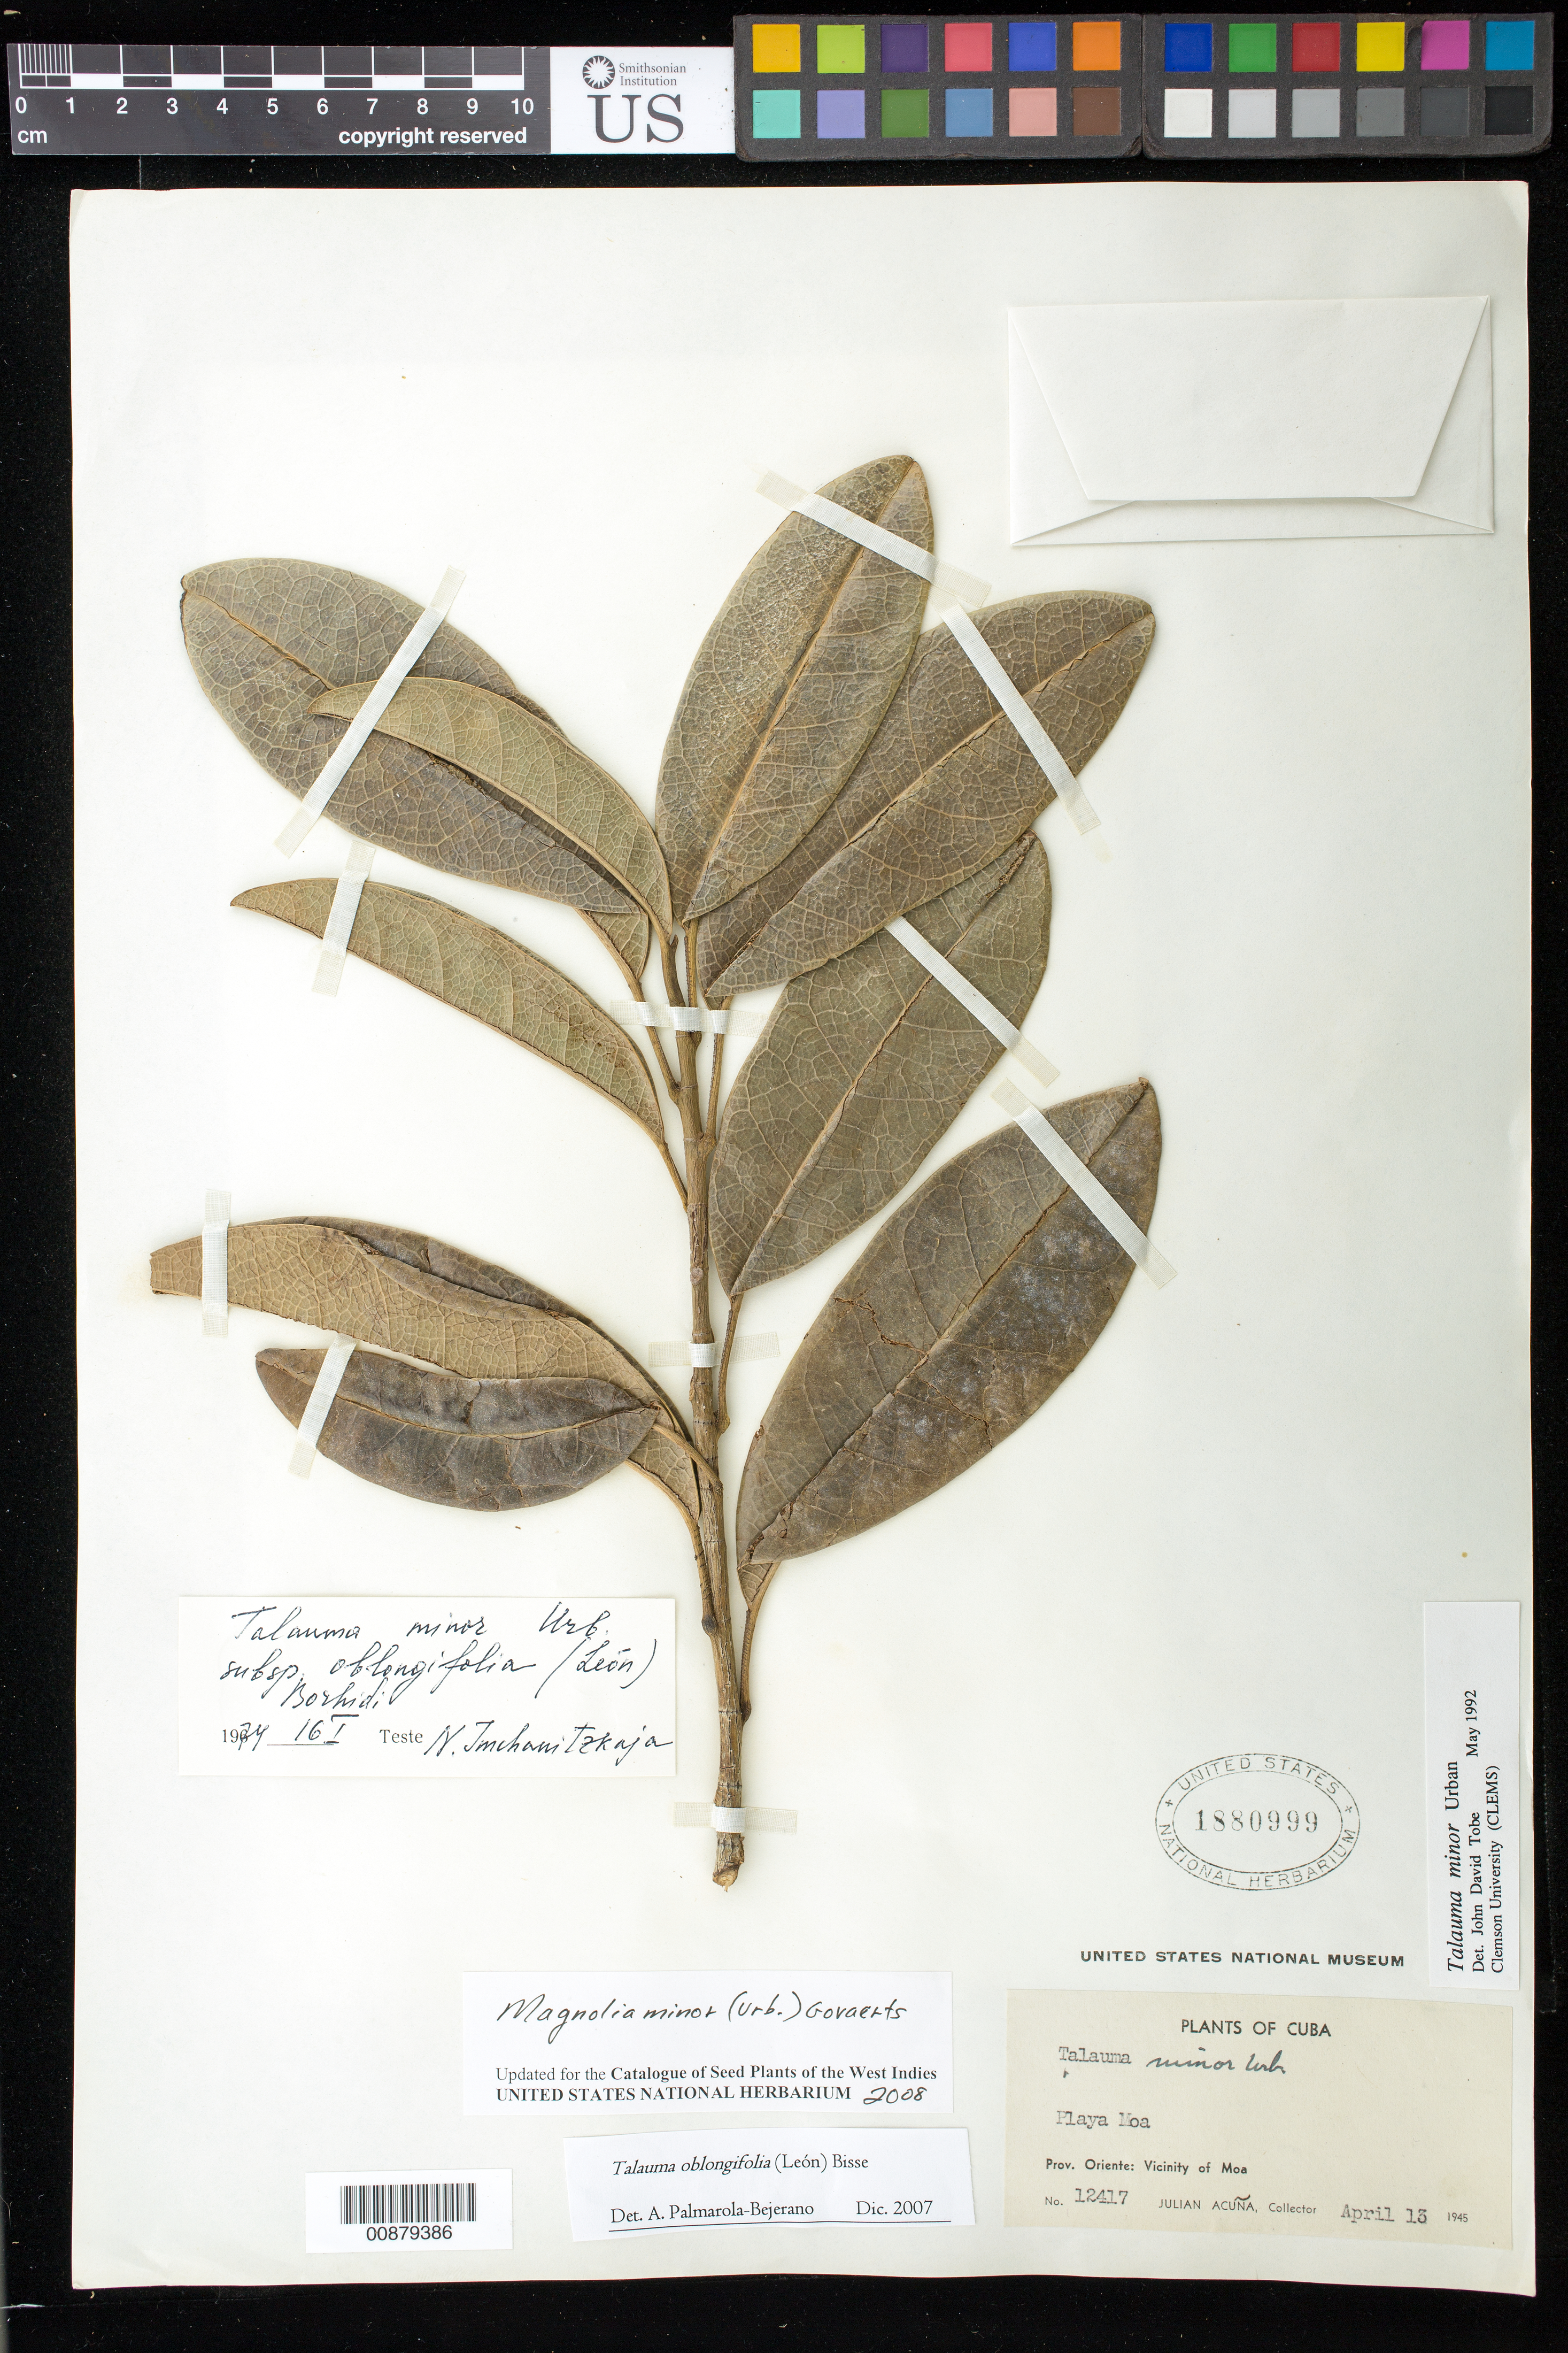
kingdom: Plantae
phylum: Tracheophyta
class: Magnoliopsida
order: Magnoliales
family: Magnoliaceae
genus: Magnolia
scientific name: Magnolia minor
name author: (Urb.) Govaerts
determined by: Cat. Seed Plants West Indies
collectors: J. Acuña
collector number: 12417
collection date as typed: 13 Apr 1945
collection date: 1945-04-13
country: Cuba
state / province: Holguín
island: Cuba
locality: Vicinity of Moa [Oriente] Playa Moa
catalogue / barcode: US 1880999